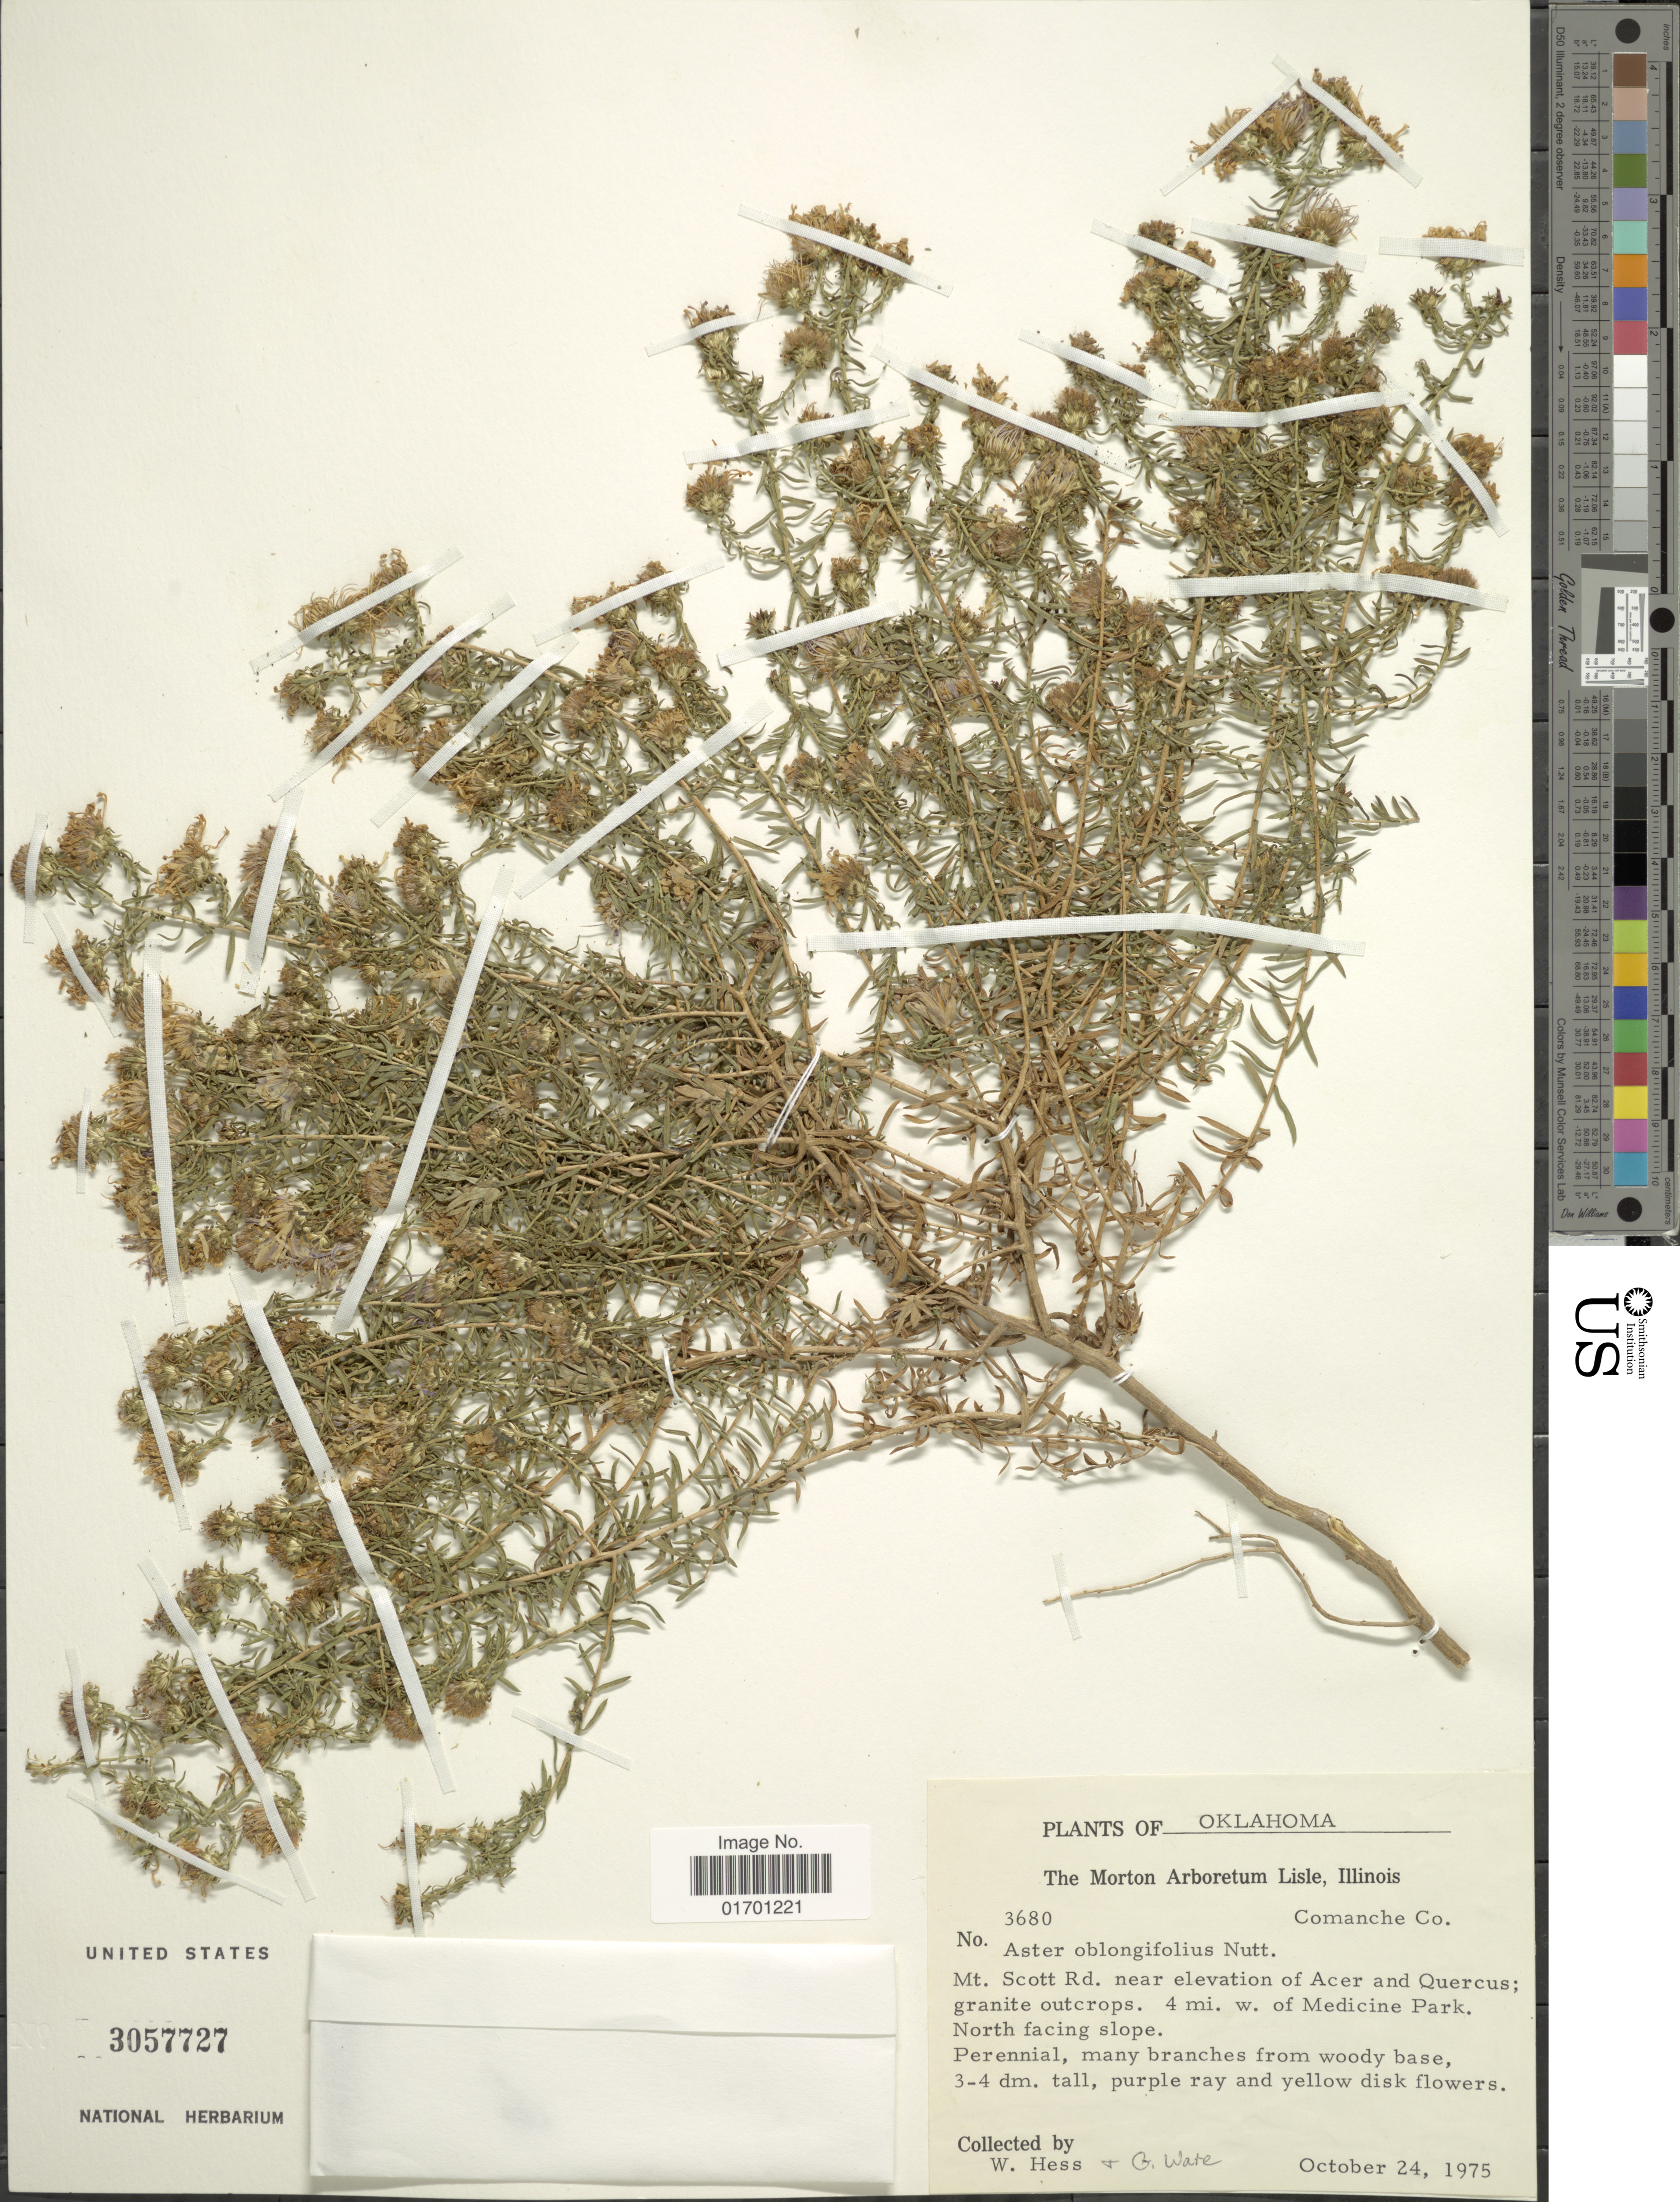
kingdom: Plantae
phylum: Tracheophyta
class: Magnoliopsida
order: Asterales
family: Asteraceae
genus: Symphyotrichum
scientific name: Symphyotrichum oblongifolium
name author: (Nutt.) G.L. Nesom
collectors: W. Hess & G. Wate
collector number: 3680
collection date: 1975-10-24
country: United States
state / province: Oklahoma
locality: Comanche County, Mt Scott Rd. near elevation of Acer and Quercus granite outcrops, 4 mi w of Medicine Park. North facing slope.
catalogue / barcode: US 3057727